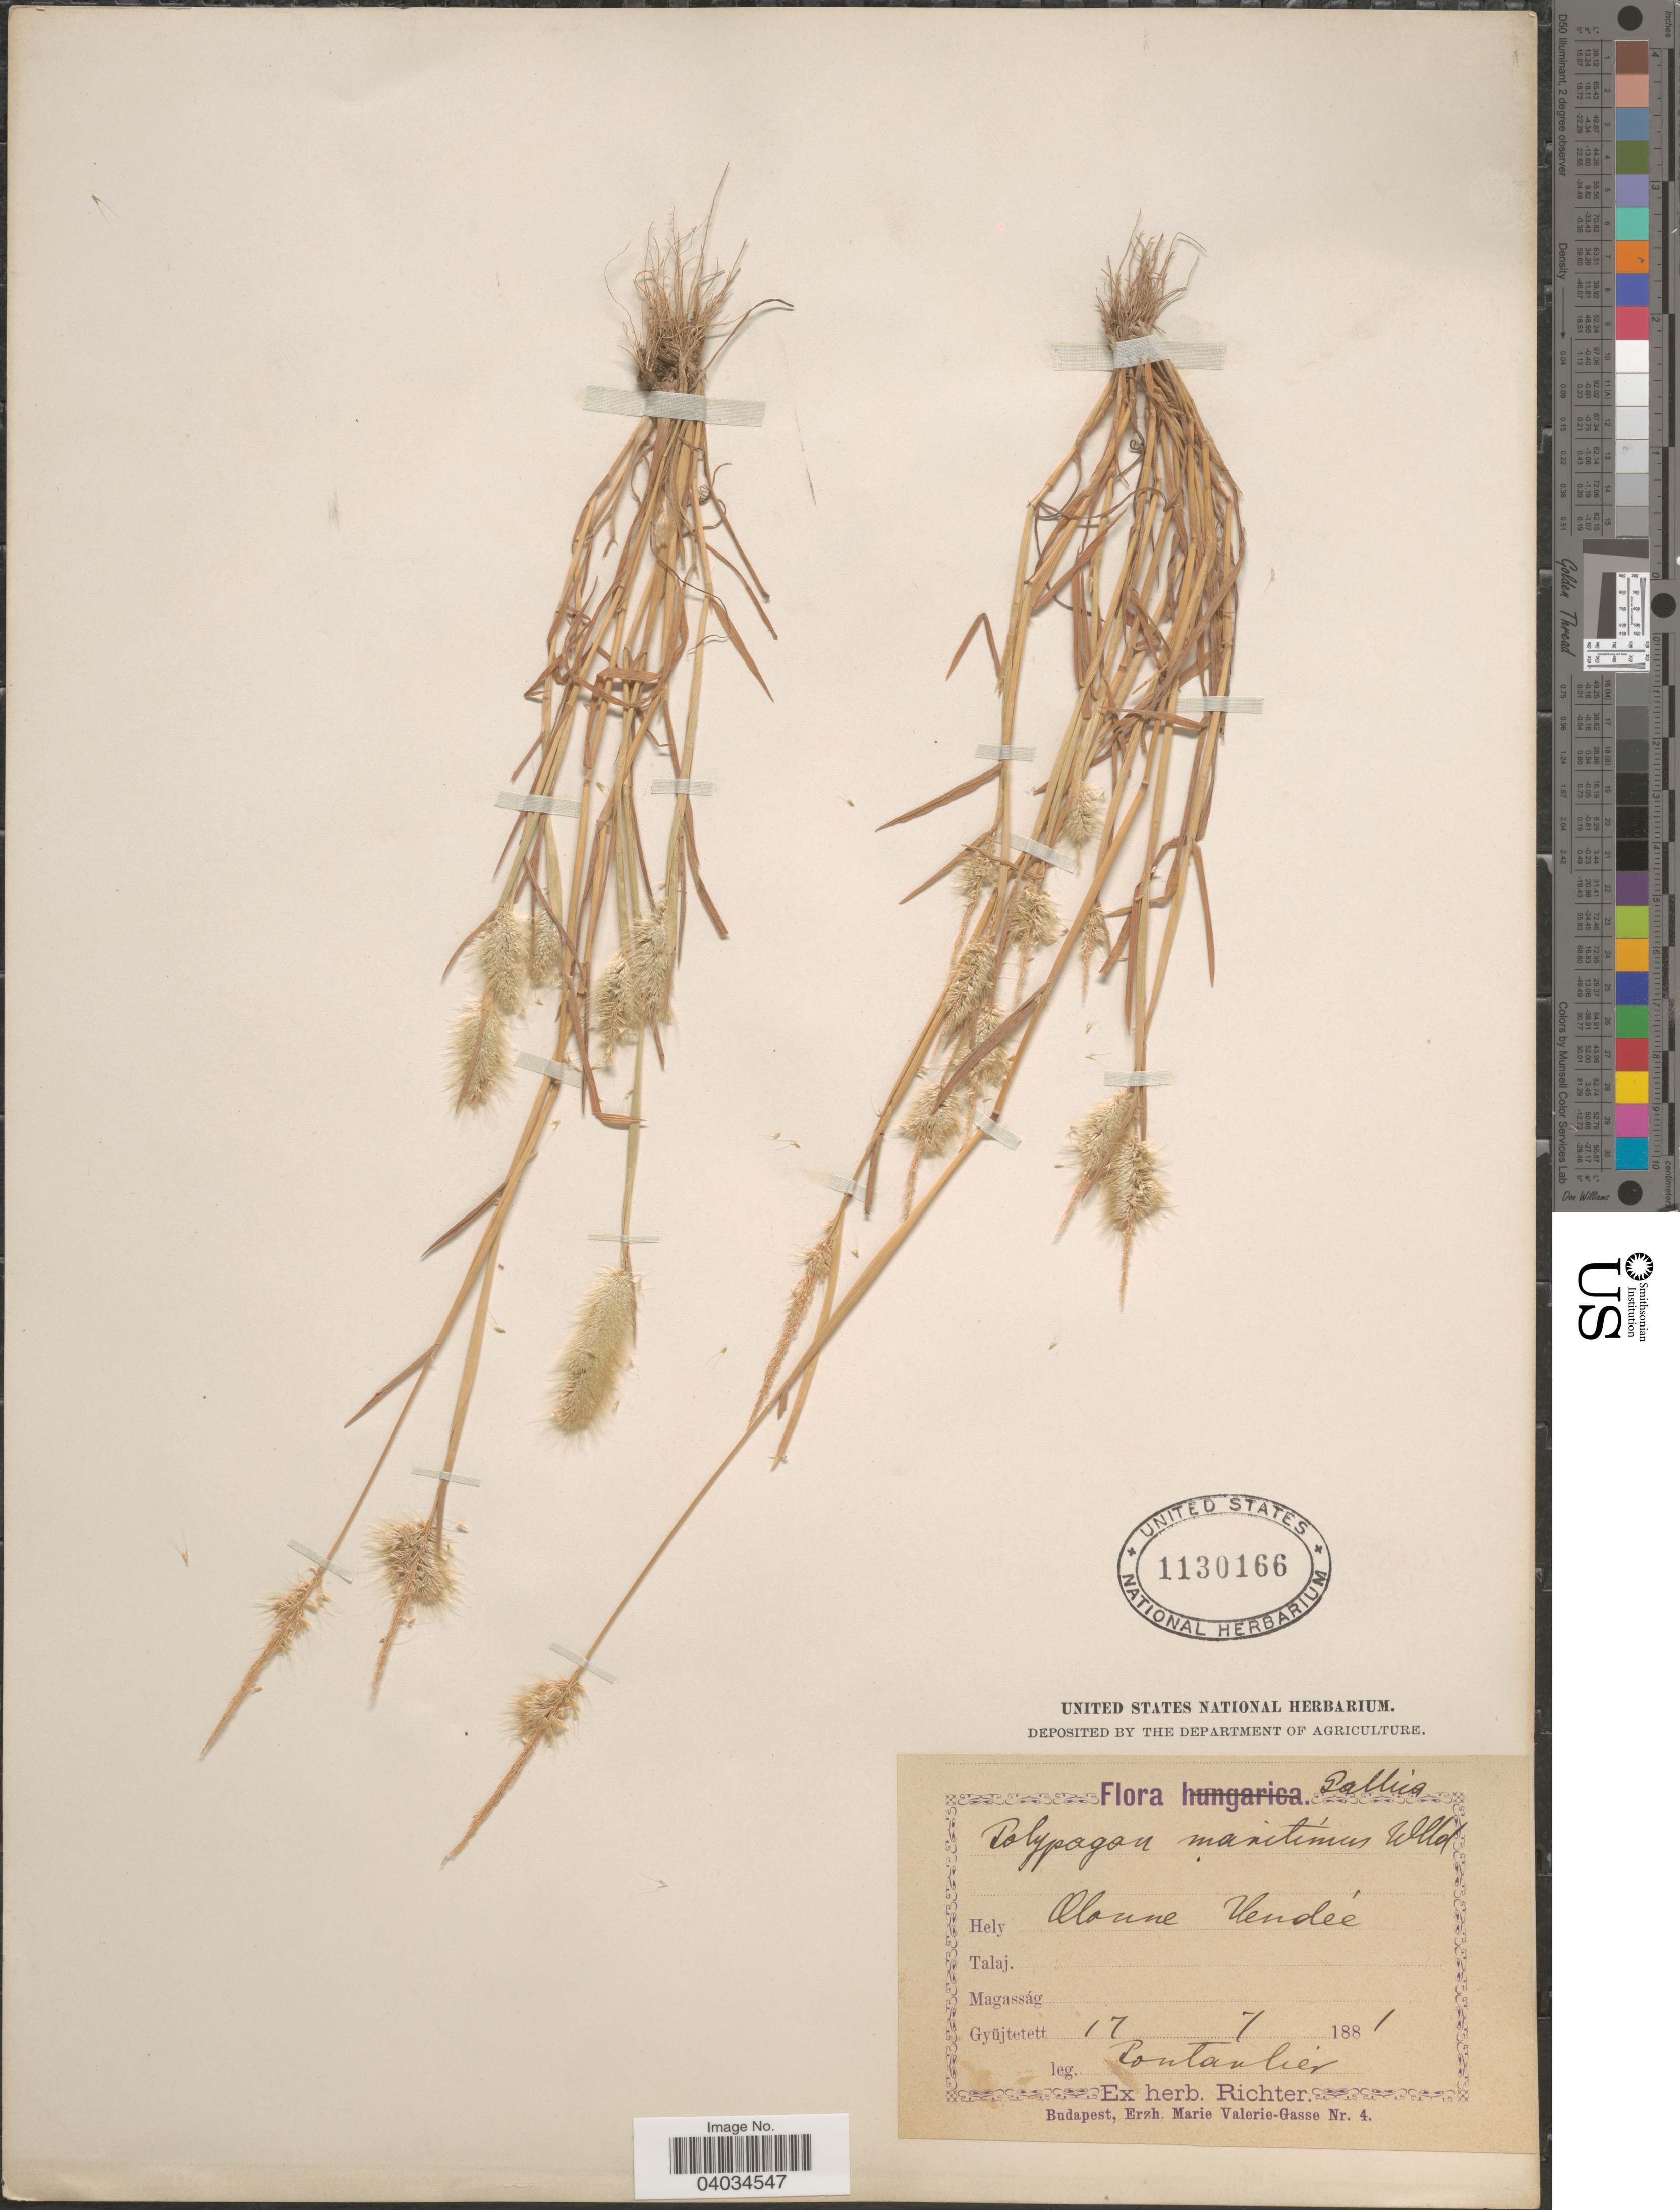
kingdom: Plantae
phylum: Tracheophyta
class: Liliopsida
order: Poales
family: Poaceae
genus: Polypogon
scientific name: Polypogon maritimus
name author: Willd.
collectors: Pontarlier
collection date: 1881-07-17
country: France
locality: Gallica. Olonne Vendée.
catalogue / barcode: US 1130166